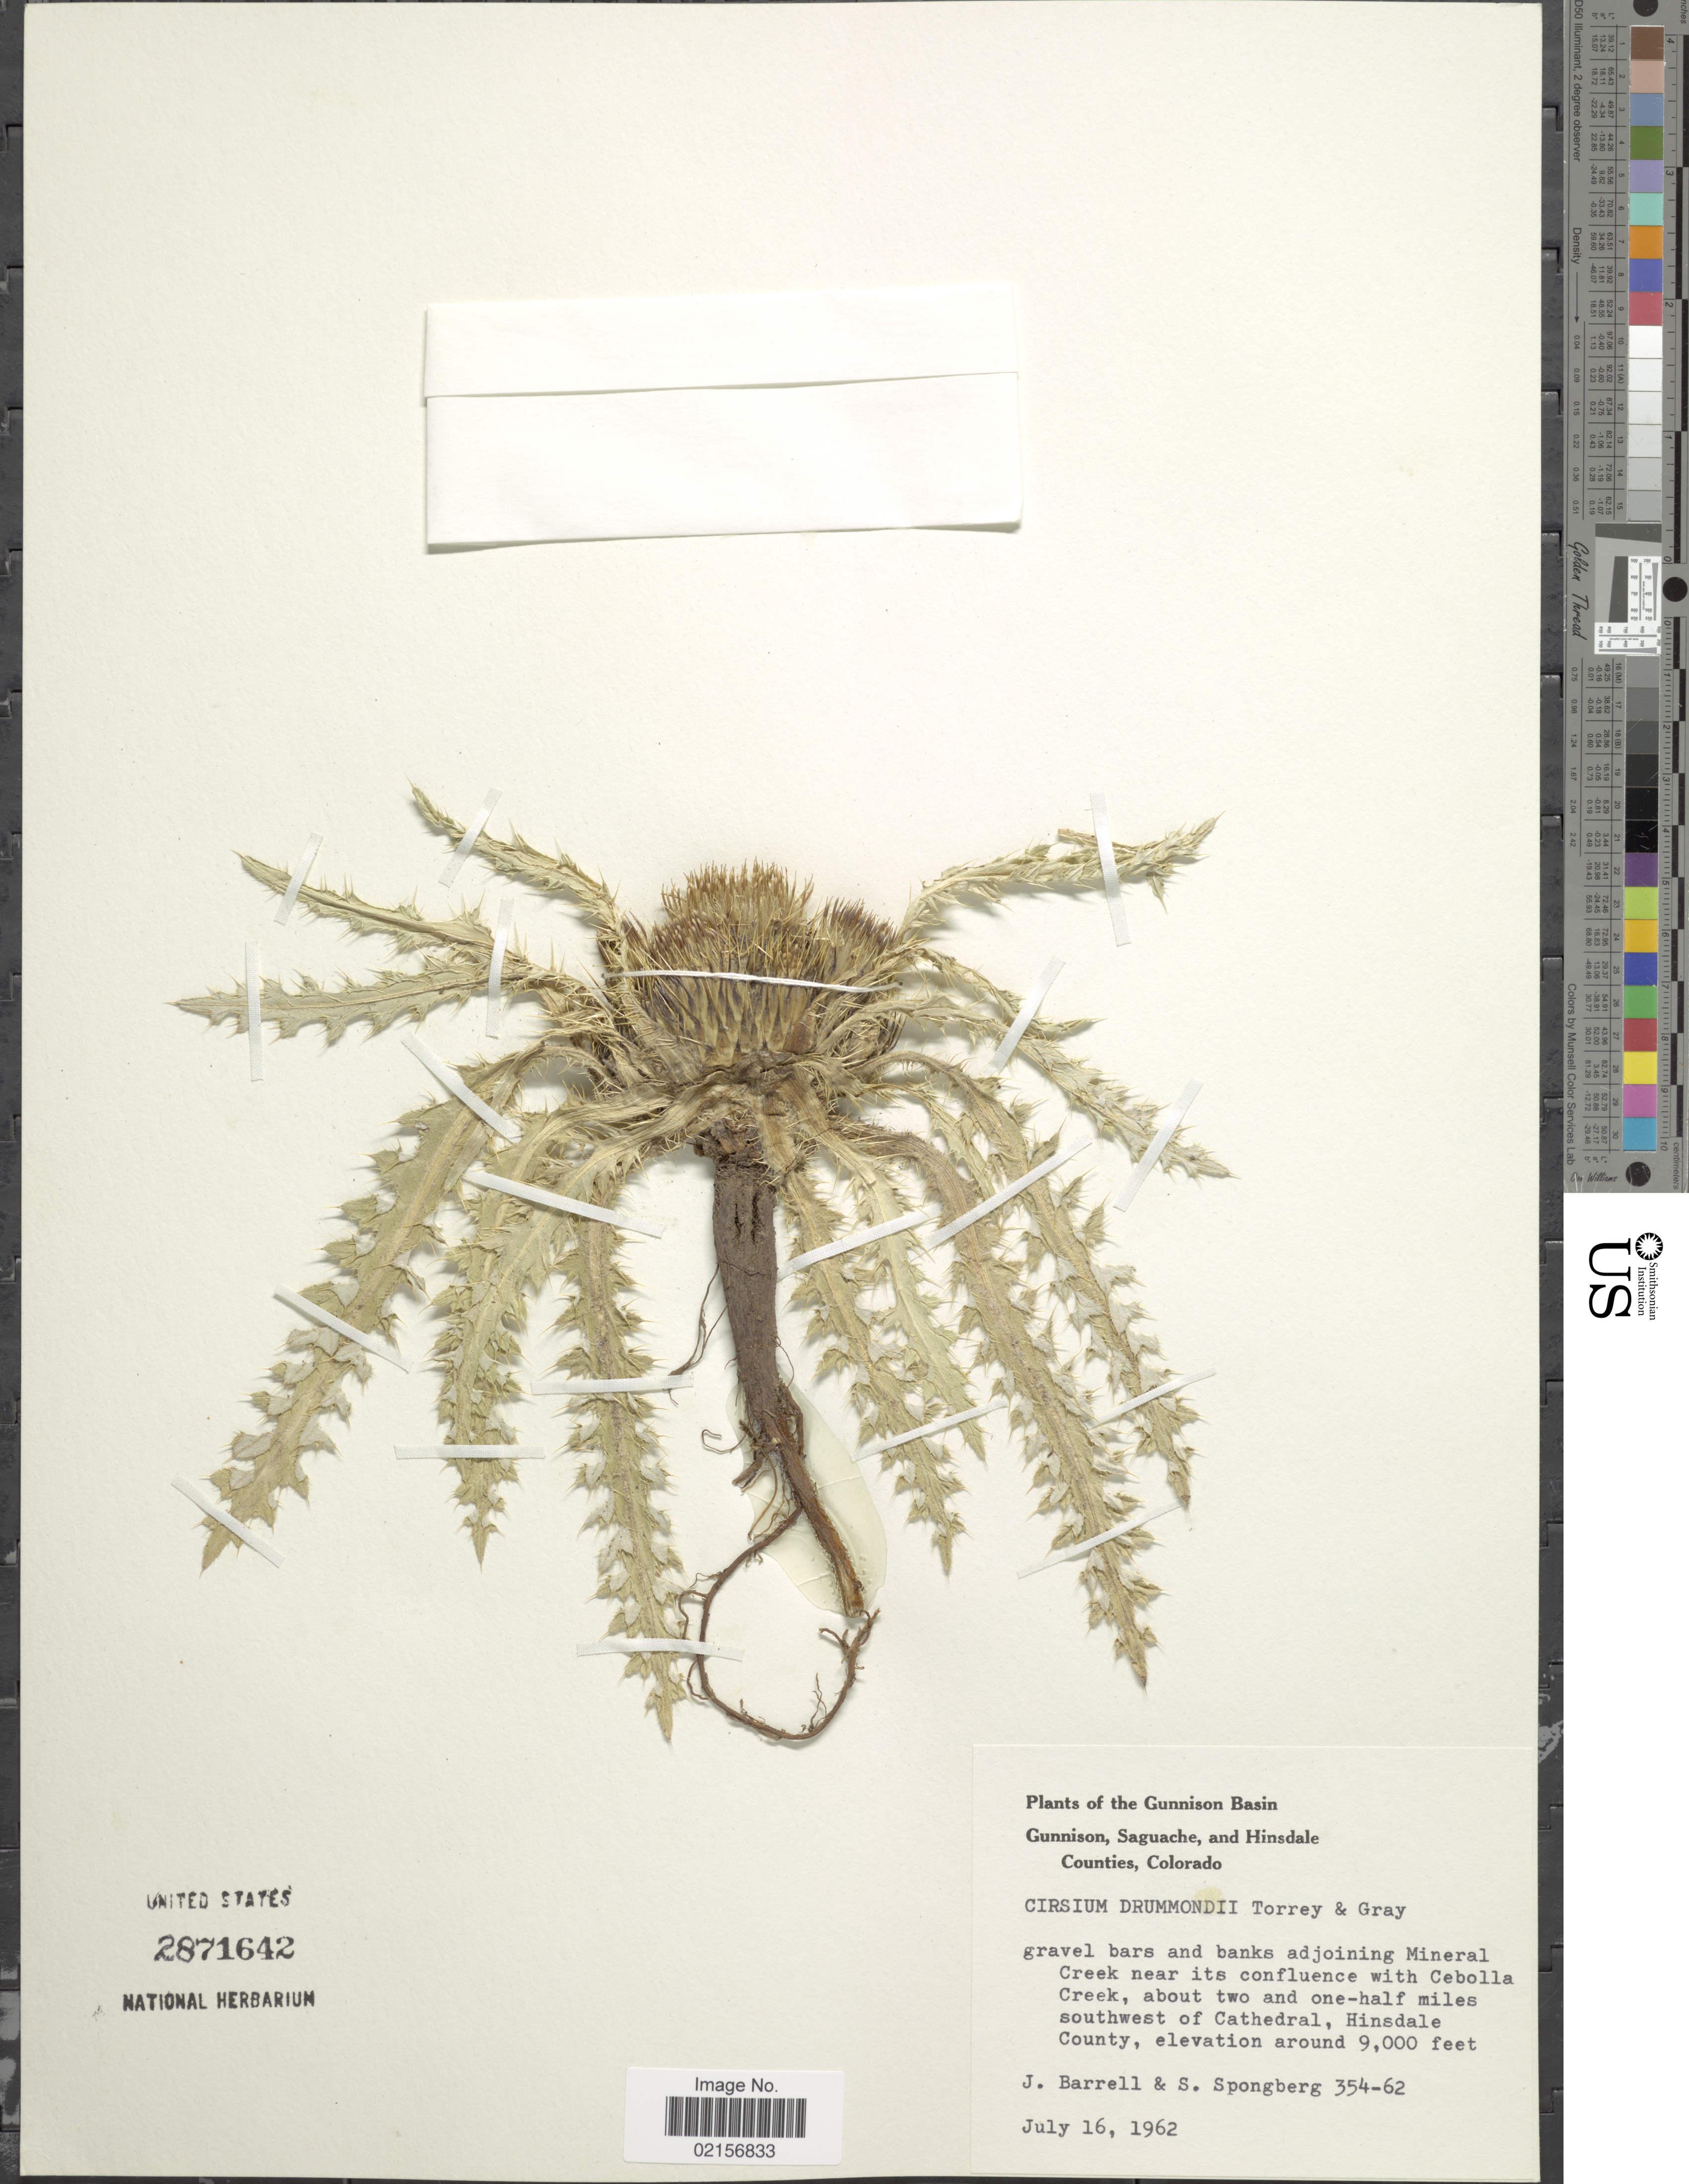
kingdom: Plantae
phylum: Tracheophyta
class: Magnoliopsida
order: Asterales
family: Asteraceae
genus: Cirsium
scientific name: Cirsium drummondii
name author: Torr. & A. Gray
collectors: J. Barrell & S. A.Spongberg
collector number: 354-62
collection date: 1962-09-16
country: United States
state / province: Colorado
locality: Gunnison Basin, Gunnison, Saguache, and Hinsdale Counties, gravel bars and banks adjoining Mineral Creek near its confluence with Cebolla Creek, about two and one-half miles southwest of Cathedral, Hinsdale County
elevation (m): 2743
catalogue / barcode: US 2871642